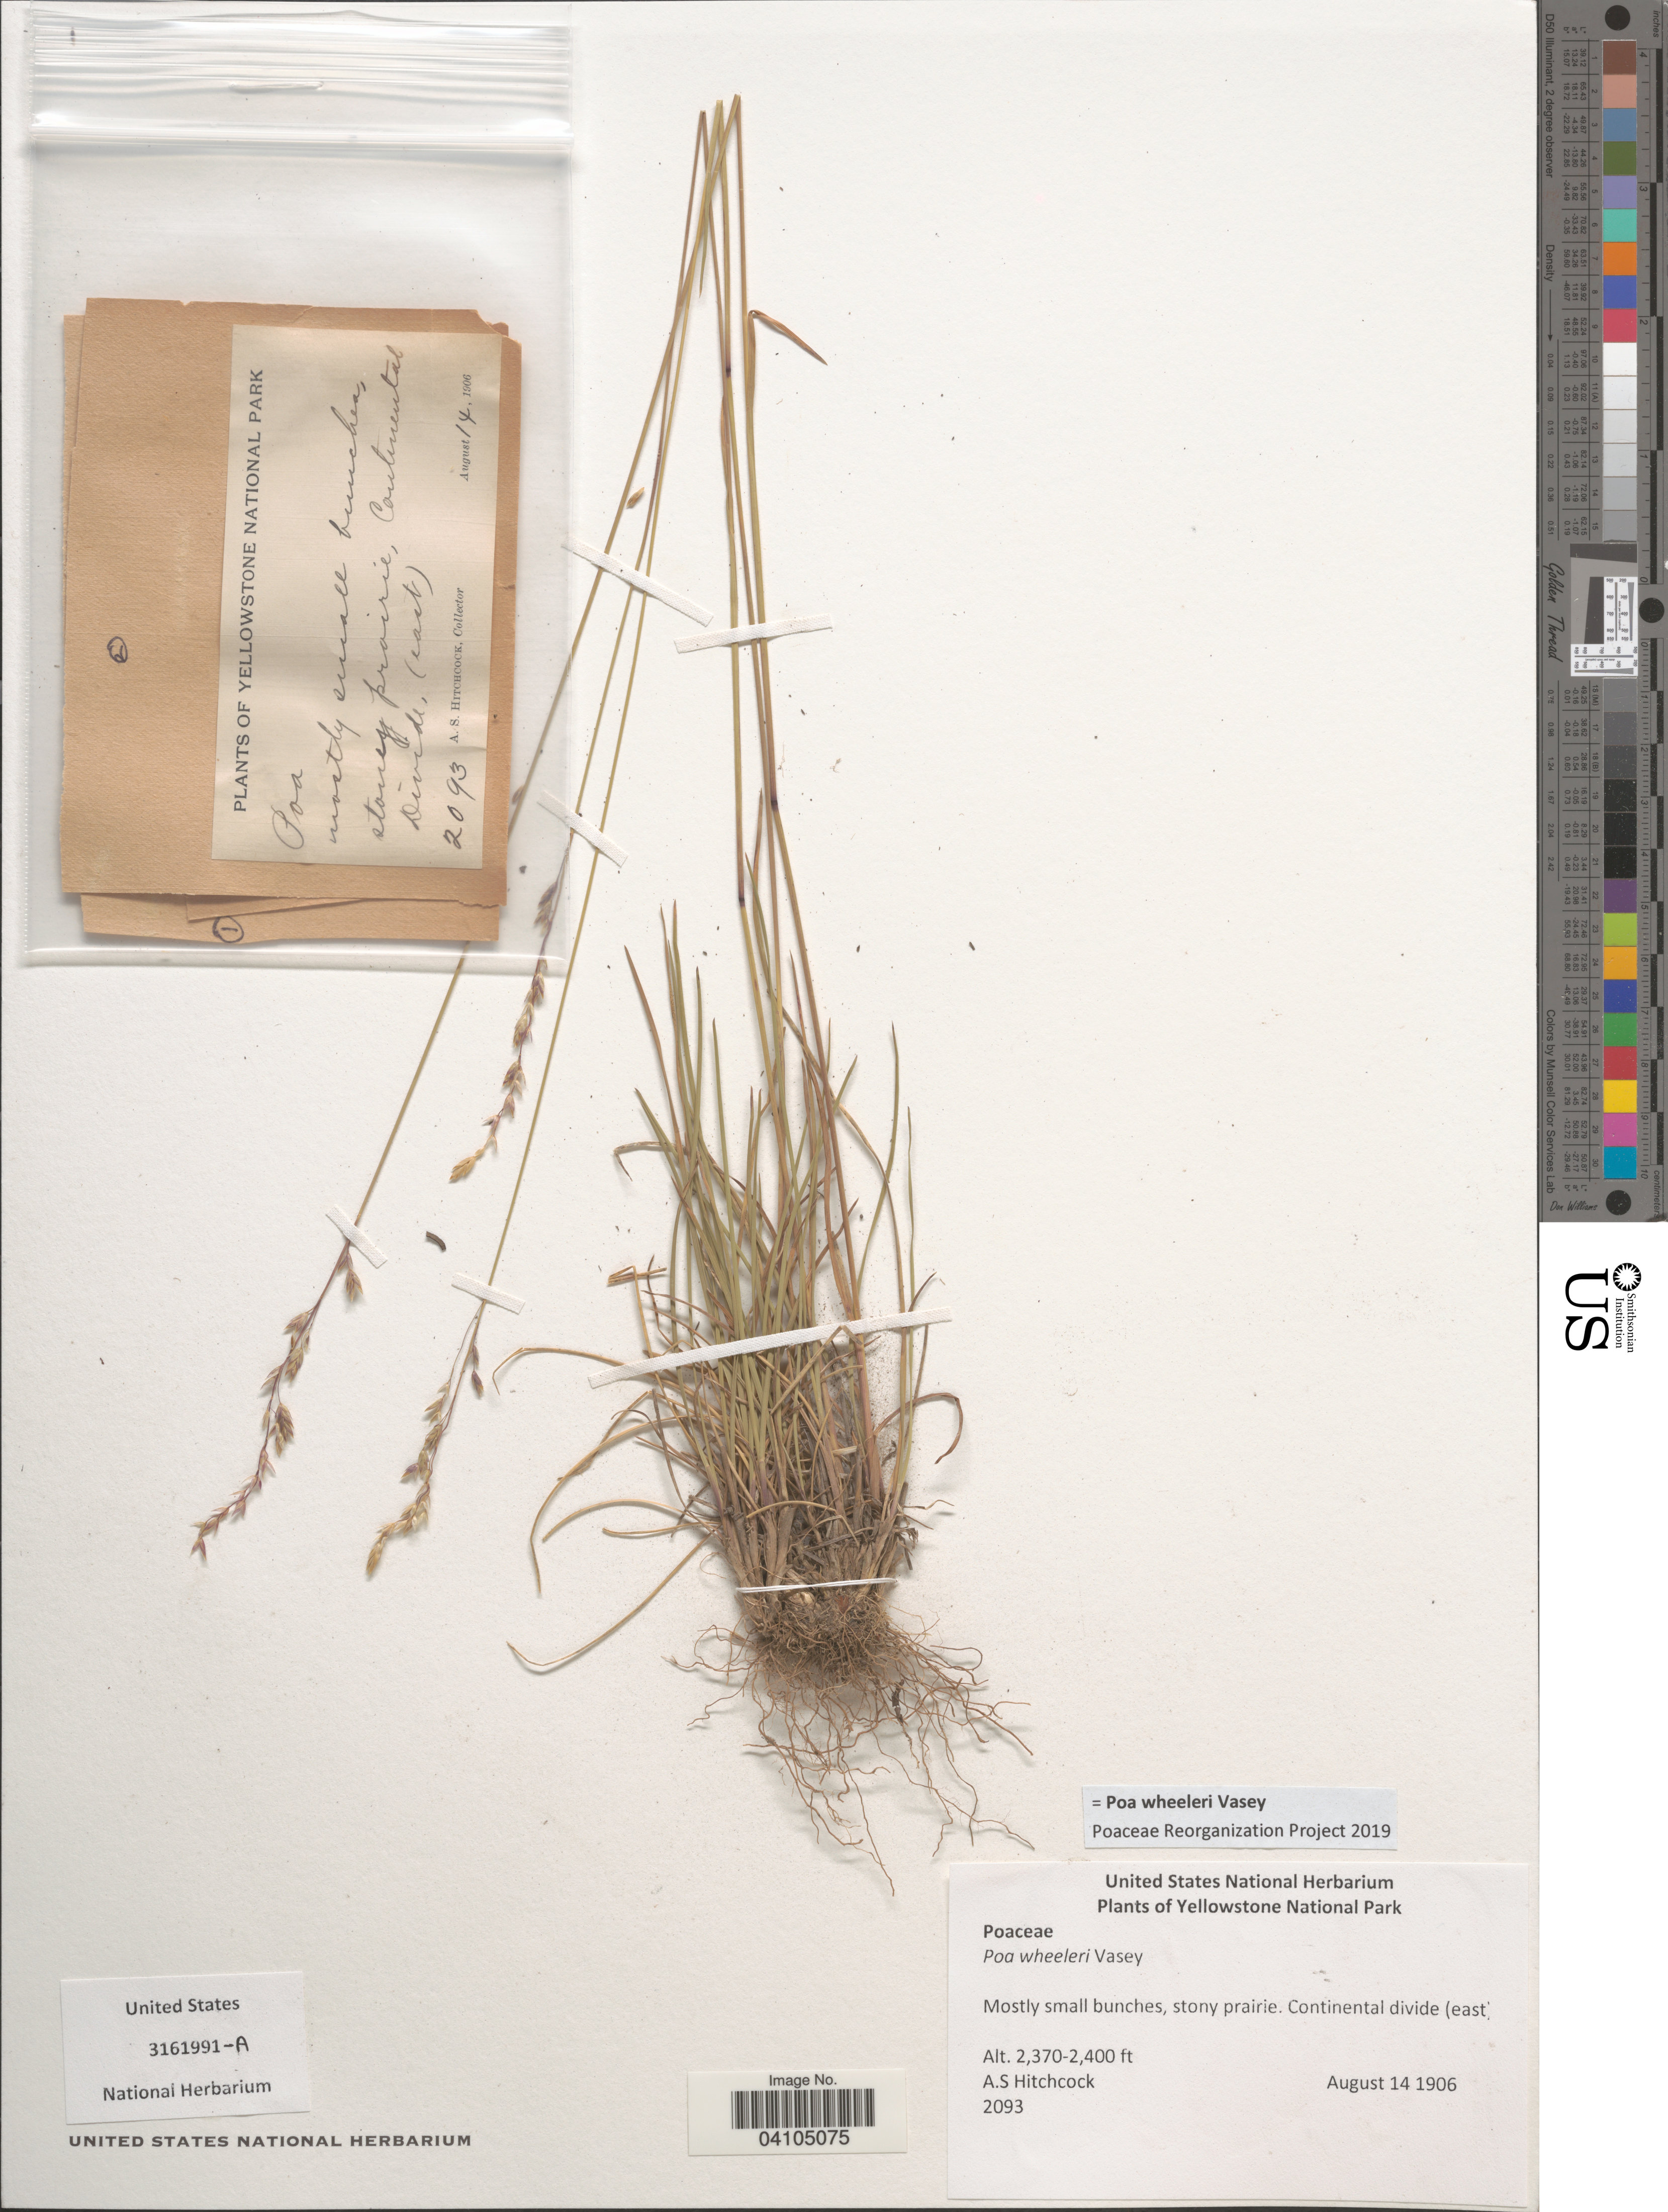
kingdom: Plantae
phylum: Tracheophyta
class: Liliopsida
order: Poales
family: Poaceae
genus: Poa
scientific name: Poa wheeleri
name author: Vasey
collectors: A. S. Hitchcock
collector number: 2093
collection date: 1906-08-14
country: United States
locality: Yellowstone National Park.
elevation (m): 722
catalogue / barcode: US 3161991A